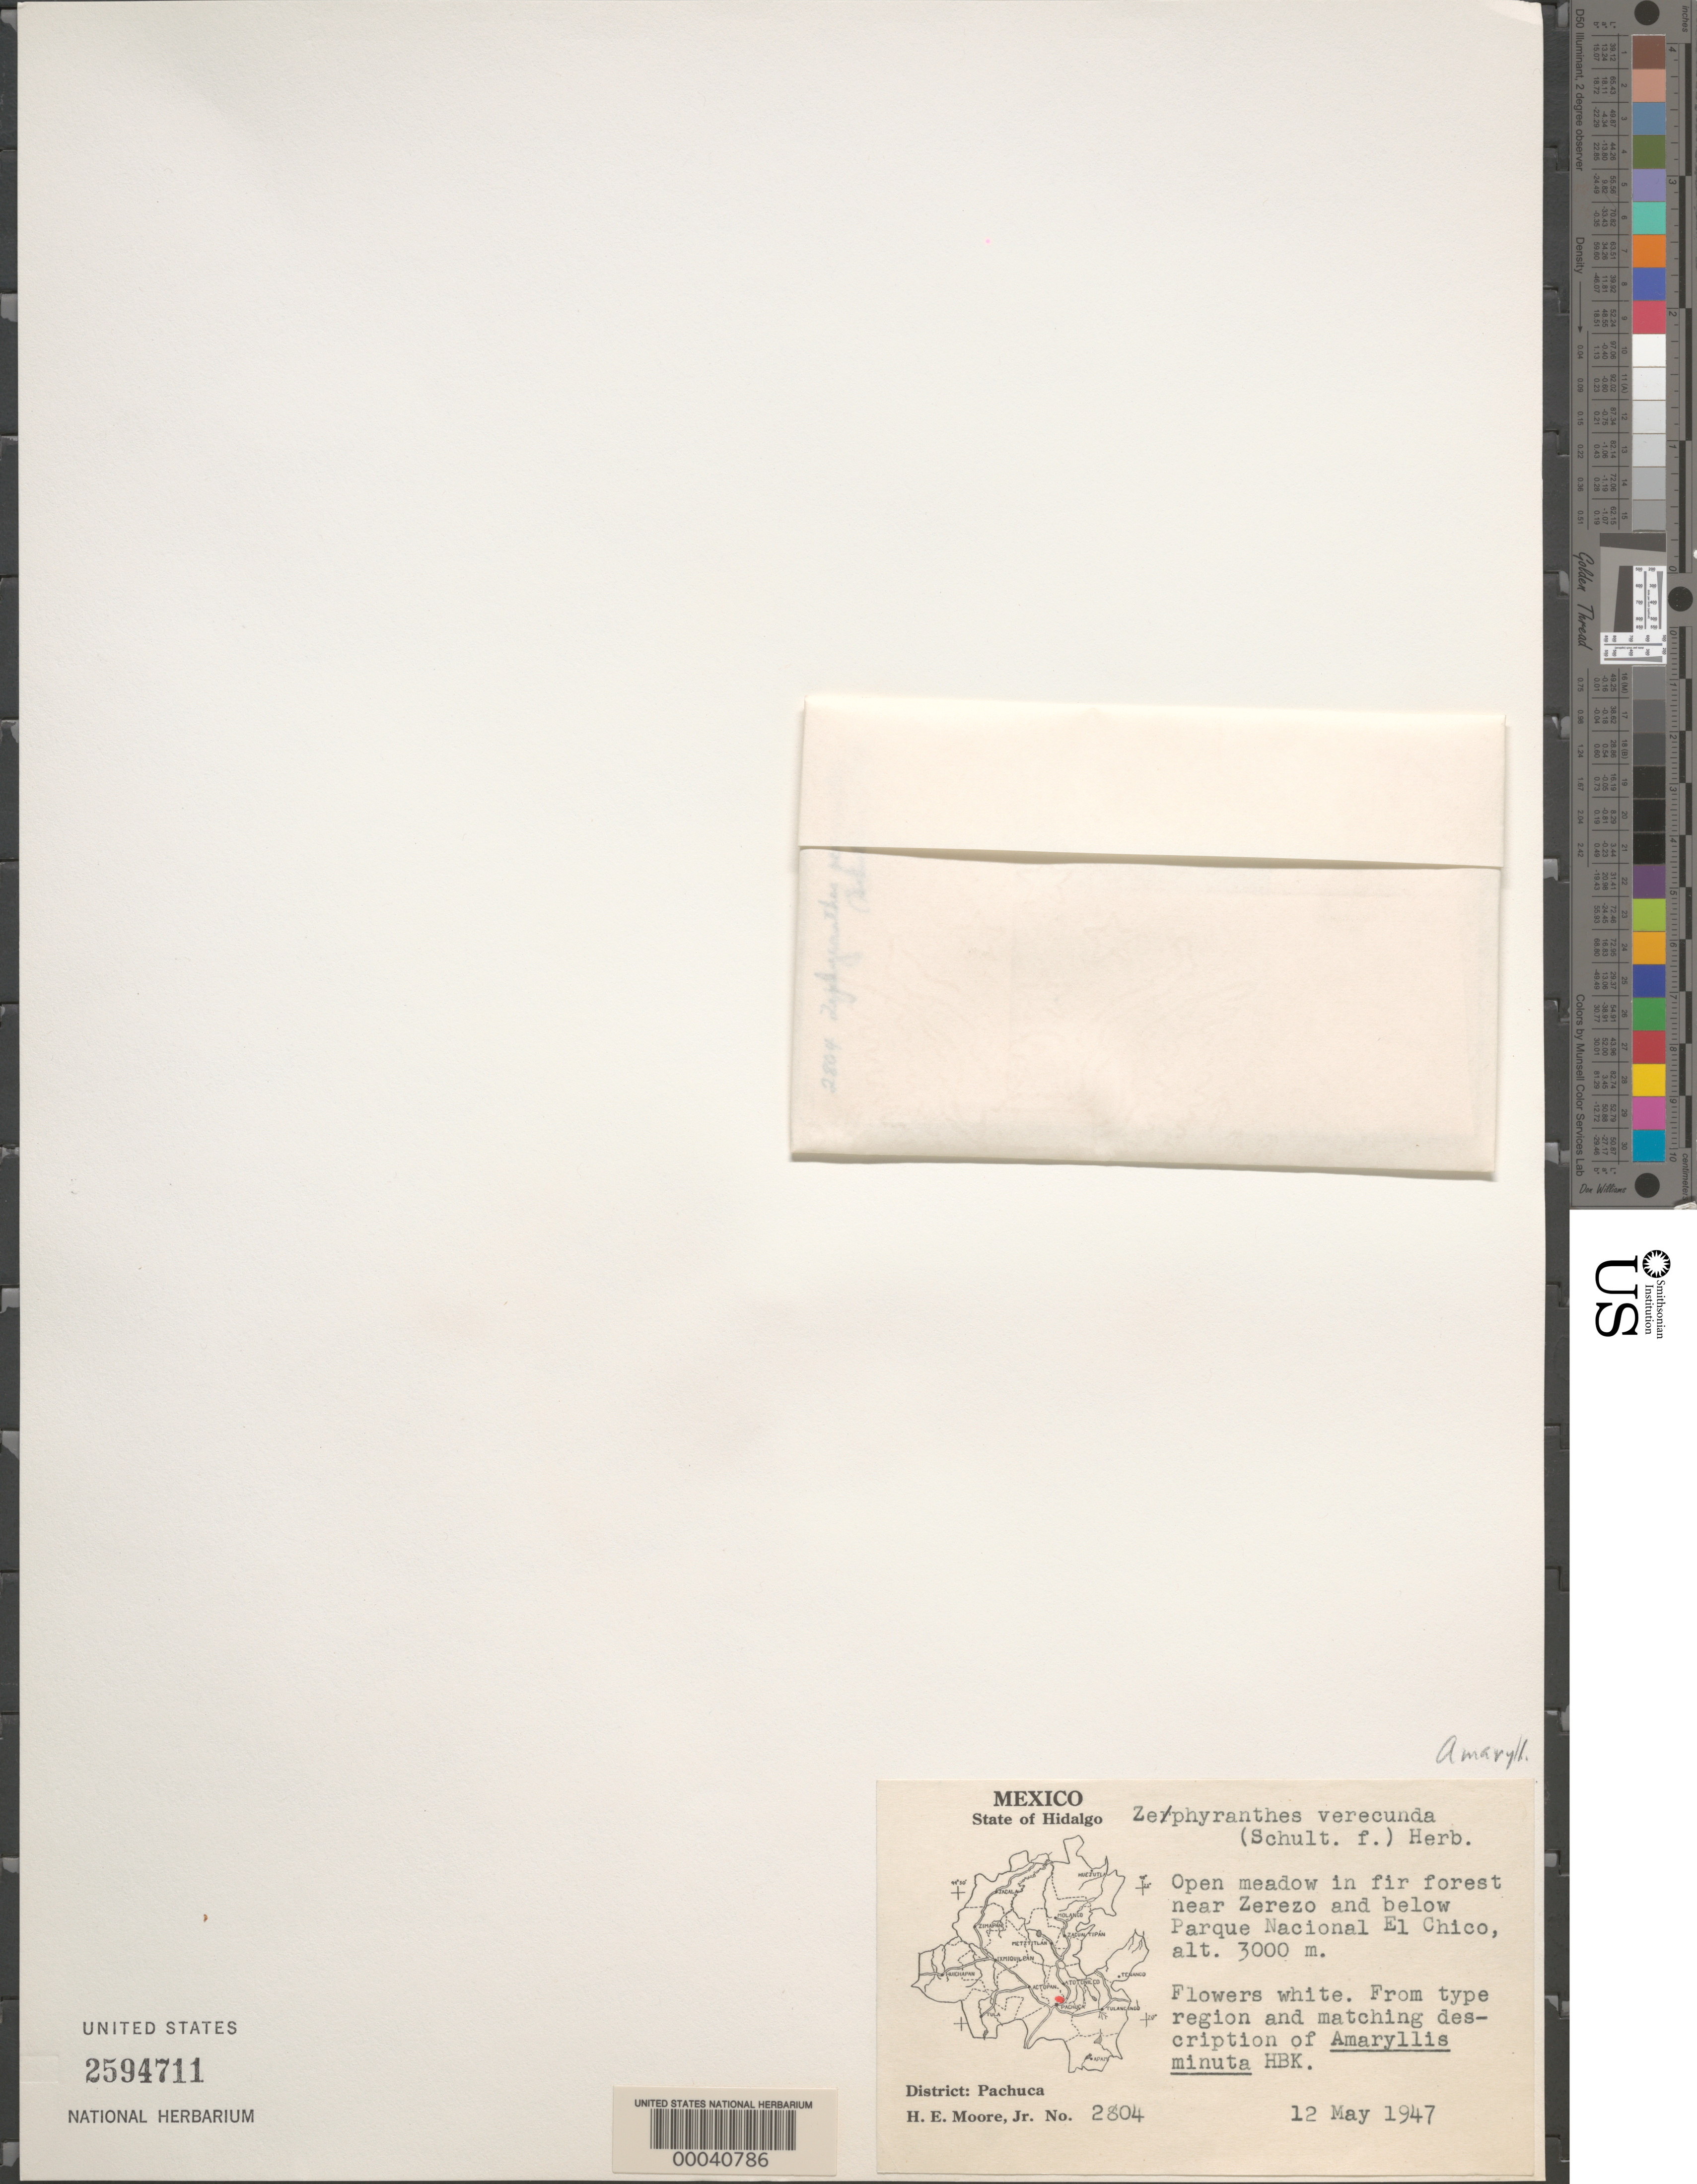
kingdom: Plantae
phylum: Tracheophyta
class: Liliopsida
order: Asparagales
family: Amaryllidaceae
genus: Zephyranthes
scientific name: Zephyranthes minuta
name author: (Kunth) D. Dietr.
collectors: H. E. Moore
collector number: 2804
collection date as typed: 12 May 1947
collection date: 1947-05-12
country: Mexico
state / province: Hidalgo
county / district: Pachuca De Soto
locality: Pachuca Mun. (?), near Zerezo and below Parque Nacional El Chico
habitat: Open meadow in fir forest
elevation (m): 3000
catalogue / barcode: US 2594711